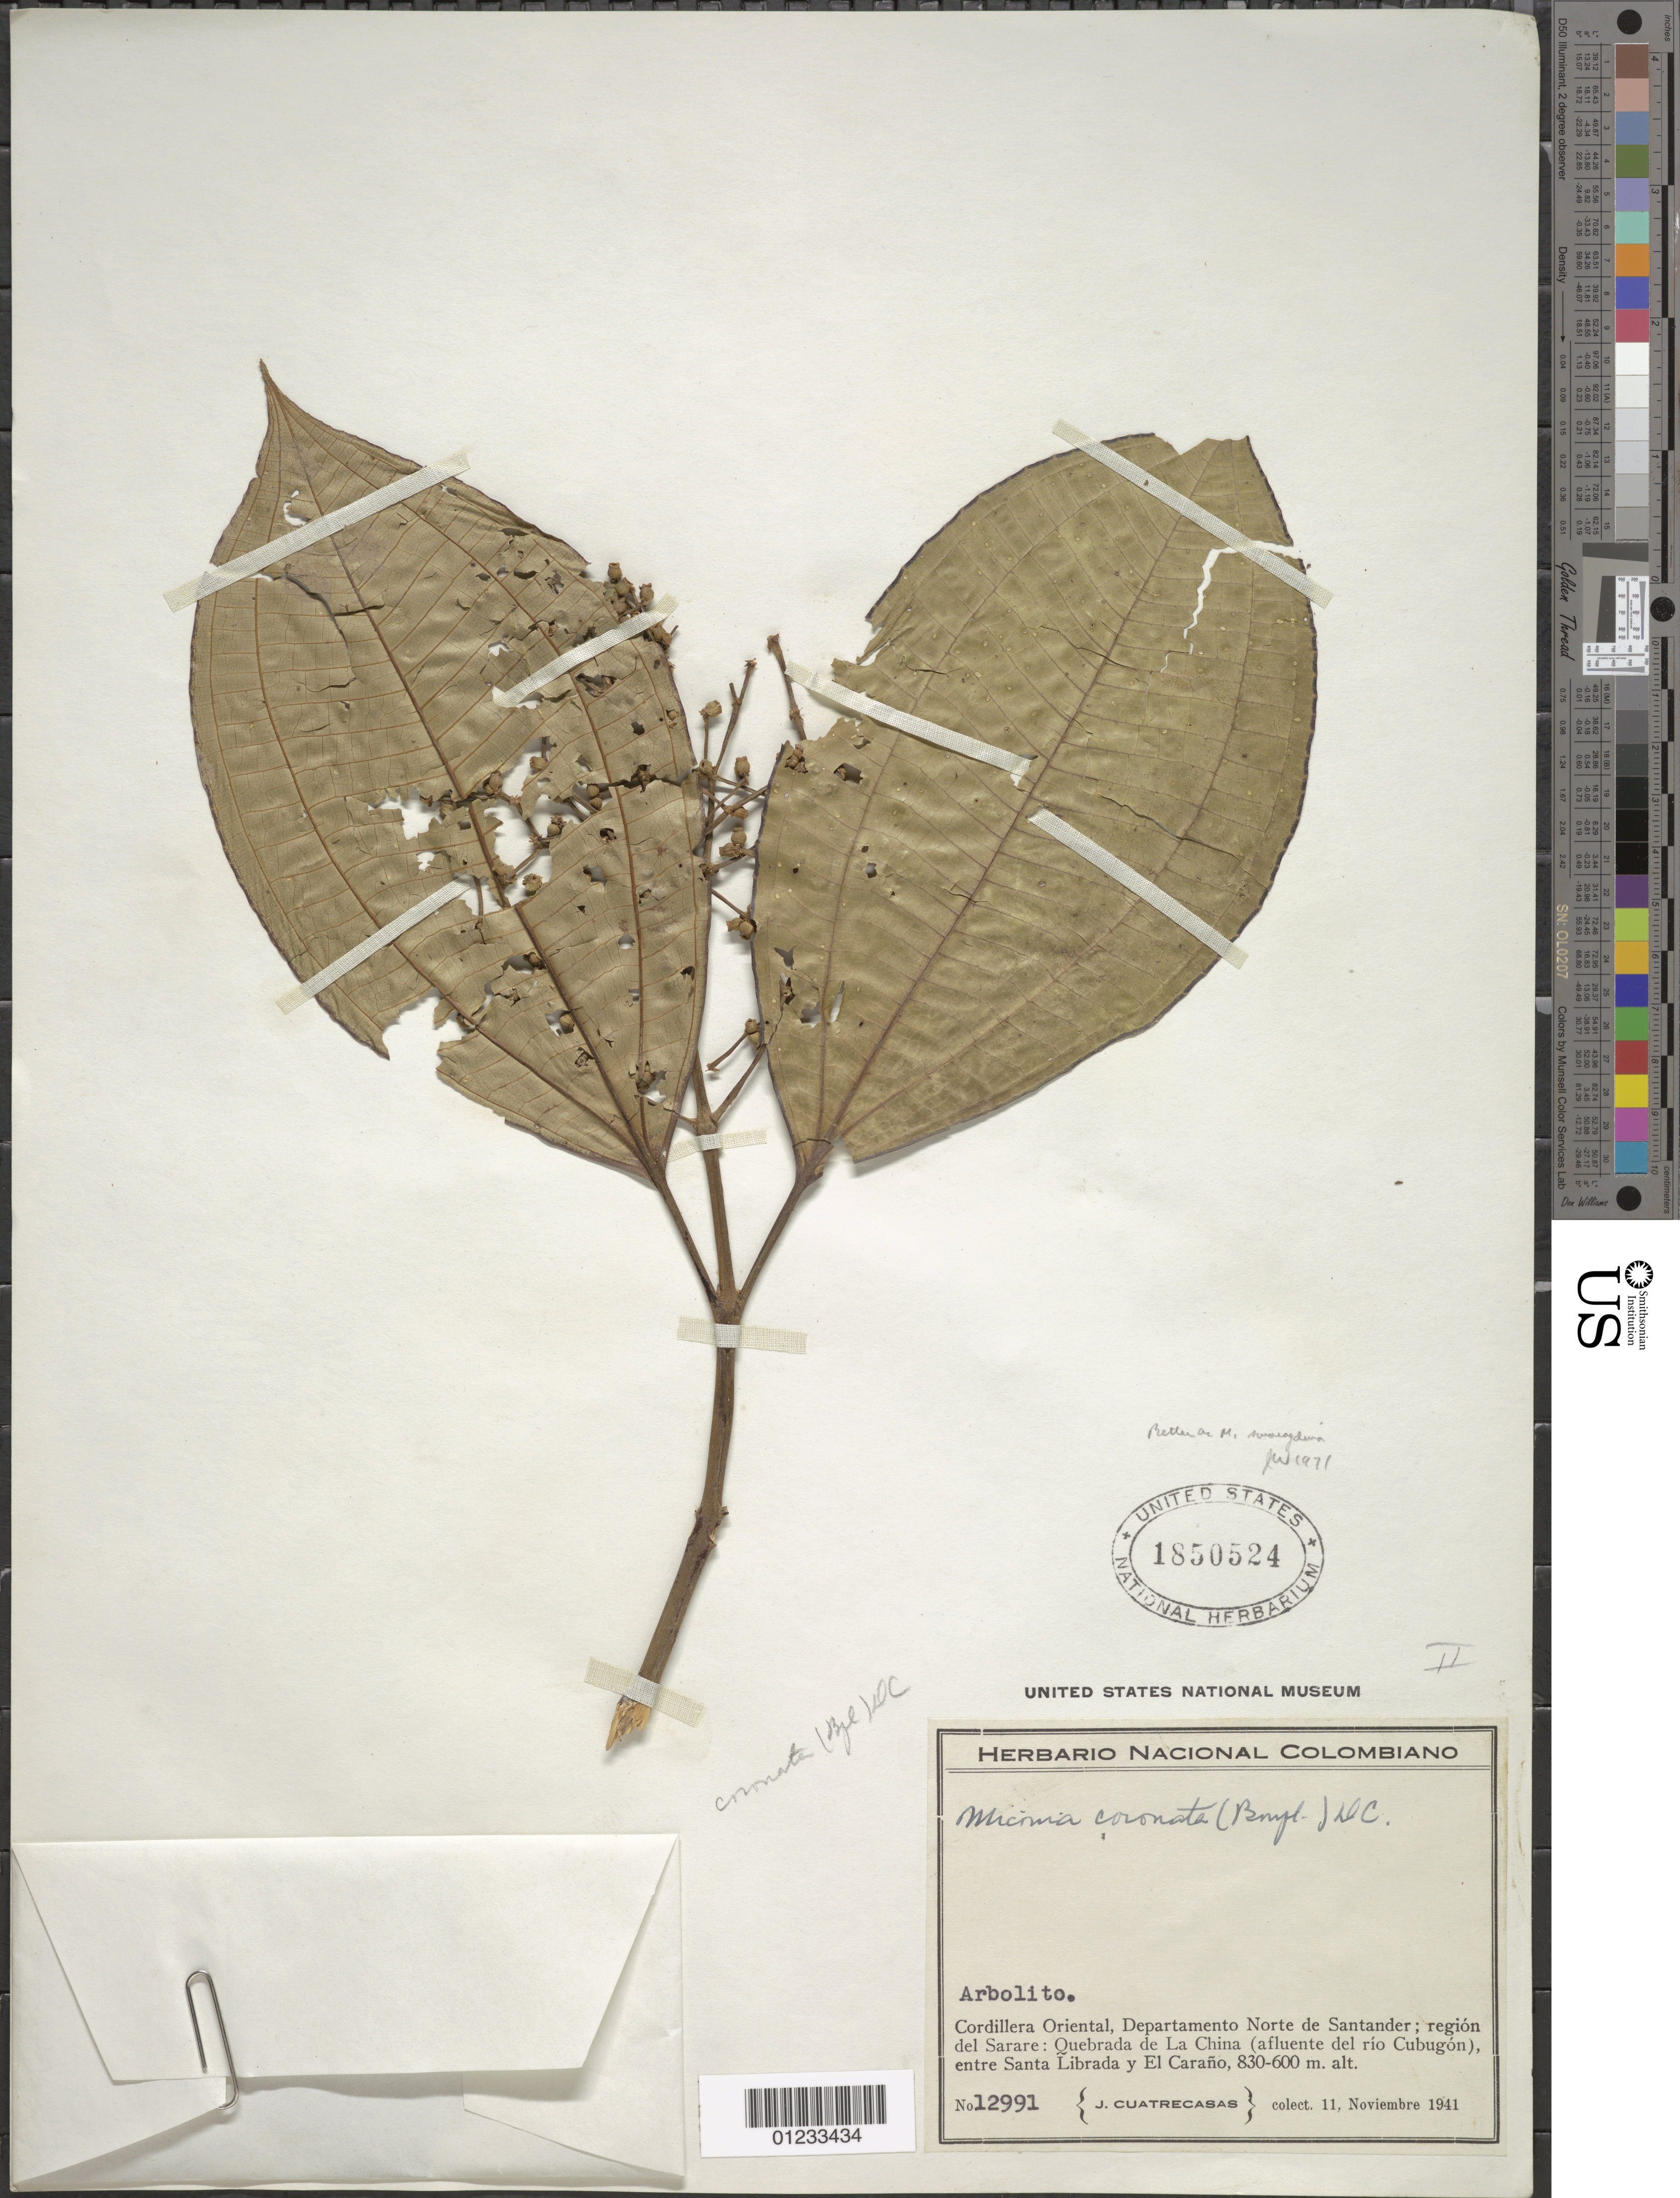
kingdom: Plantae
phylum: Tracheophyta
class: Magnoliopsida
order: Myrtales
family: Melastomataceae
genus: Miconia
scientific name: Miconia smaragdina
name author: Naudin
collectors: J. Cuatrecasas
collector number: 12991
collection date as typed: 11 Nov 1941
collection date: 1941-11-11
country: Colombia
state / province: Norte de Santander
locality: Cordillera Oriental, región del Sarare, Quebrada de la China (afluente del río Cubugón), entre Santa Librada y El Caraño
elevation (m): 600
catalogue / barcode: US 1850524